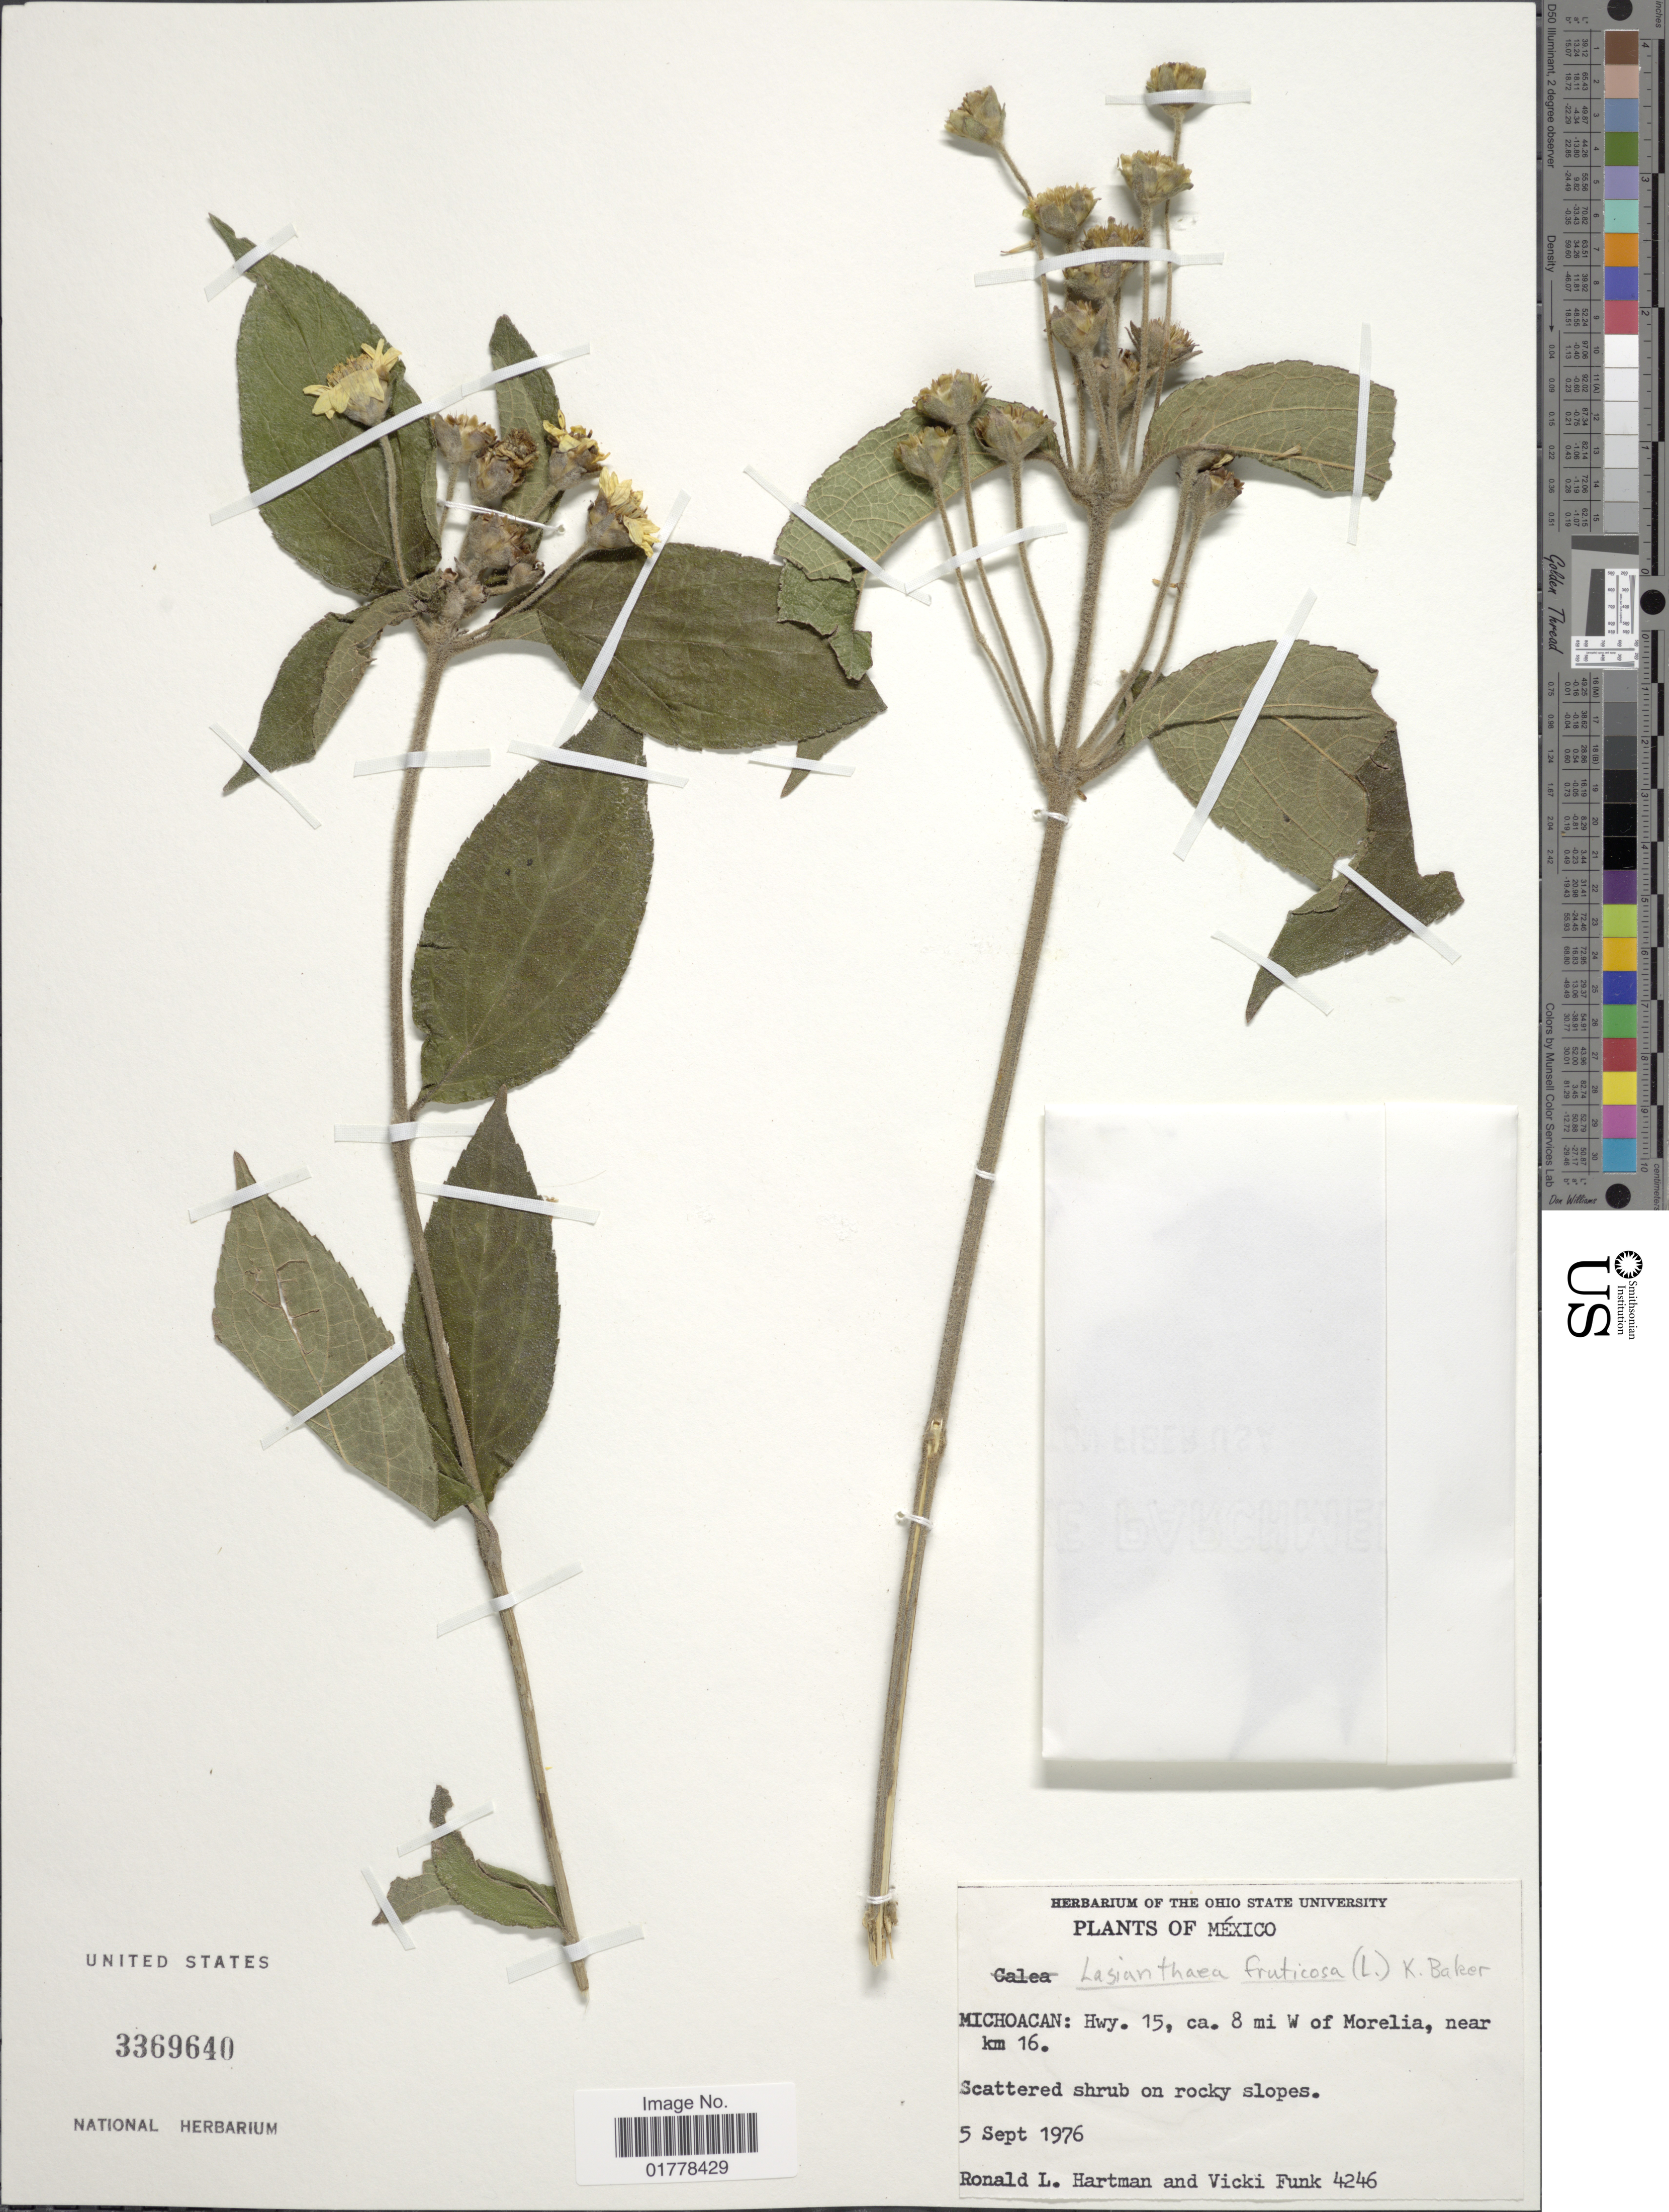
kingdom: Plantae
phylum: Tracheophyta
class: Magnoliopsida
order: Asterales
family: Asteraceae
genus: Lasianthaea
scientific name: Lasianthaea fruticosa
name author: (L.) K.M. Becker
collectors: R. L. Hartman & V. Funk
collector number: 4246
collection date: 1976-09-05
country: Mexico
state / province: Michoacán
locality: Michoacan: Hwy. 15, ca. 8 mi W of Morelia, near km 16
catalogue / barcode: US 3369640